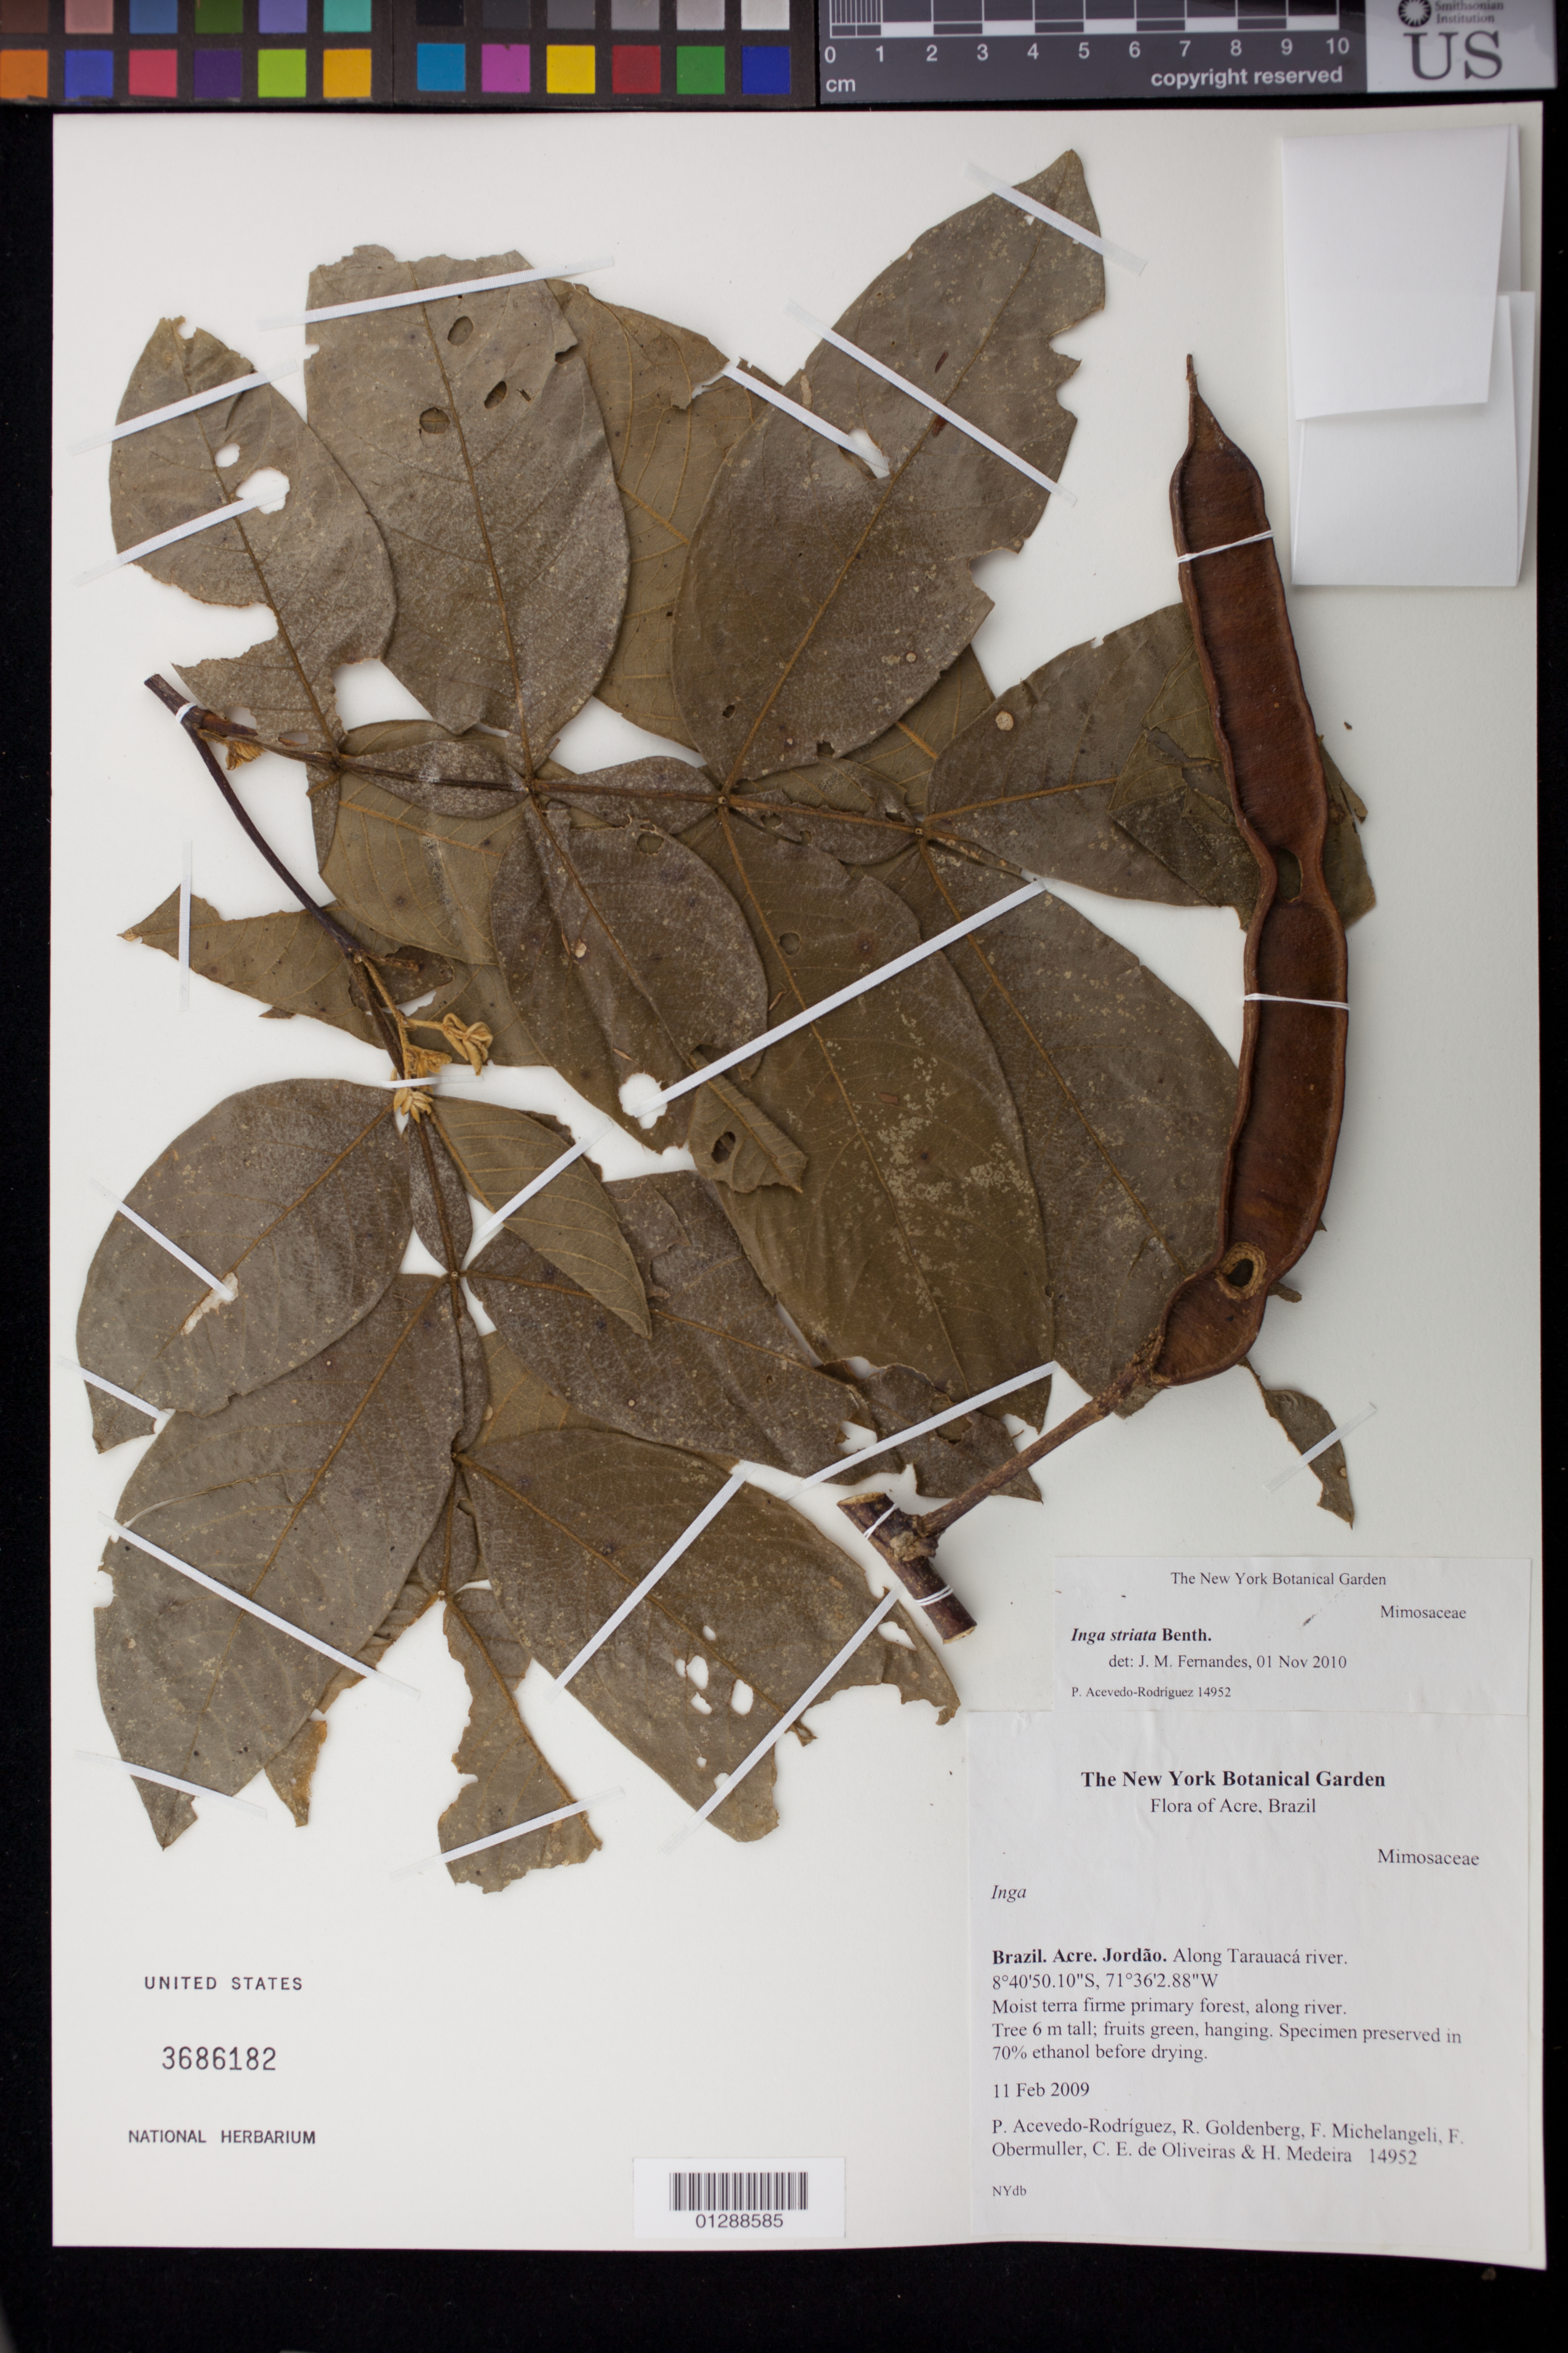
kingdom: Plantae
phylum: Tracheophyta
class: Magnoliopsida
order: Fabales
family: Fabaceae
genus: Inga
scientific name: Inga striata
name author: Benth.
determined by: Fernandes, J. M.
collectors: P. Acevedo-Rodr., R. Goldenberg, F. Michelangelli, F. A. Obermuller, C. E. de Oliveiras & H. Medeiro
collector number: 14952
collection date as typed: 11 Feb 2009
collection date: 2009-02-11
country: Brazil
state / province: Acre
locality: Acre; Municipio Jordao. Along Taruaca river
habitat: moist terra firme primary forest, along river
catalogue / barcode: US 3686182